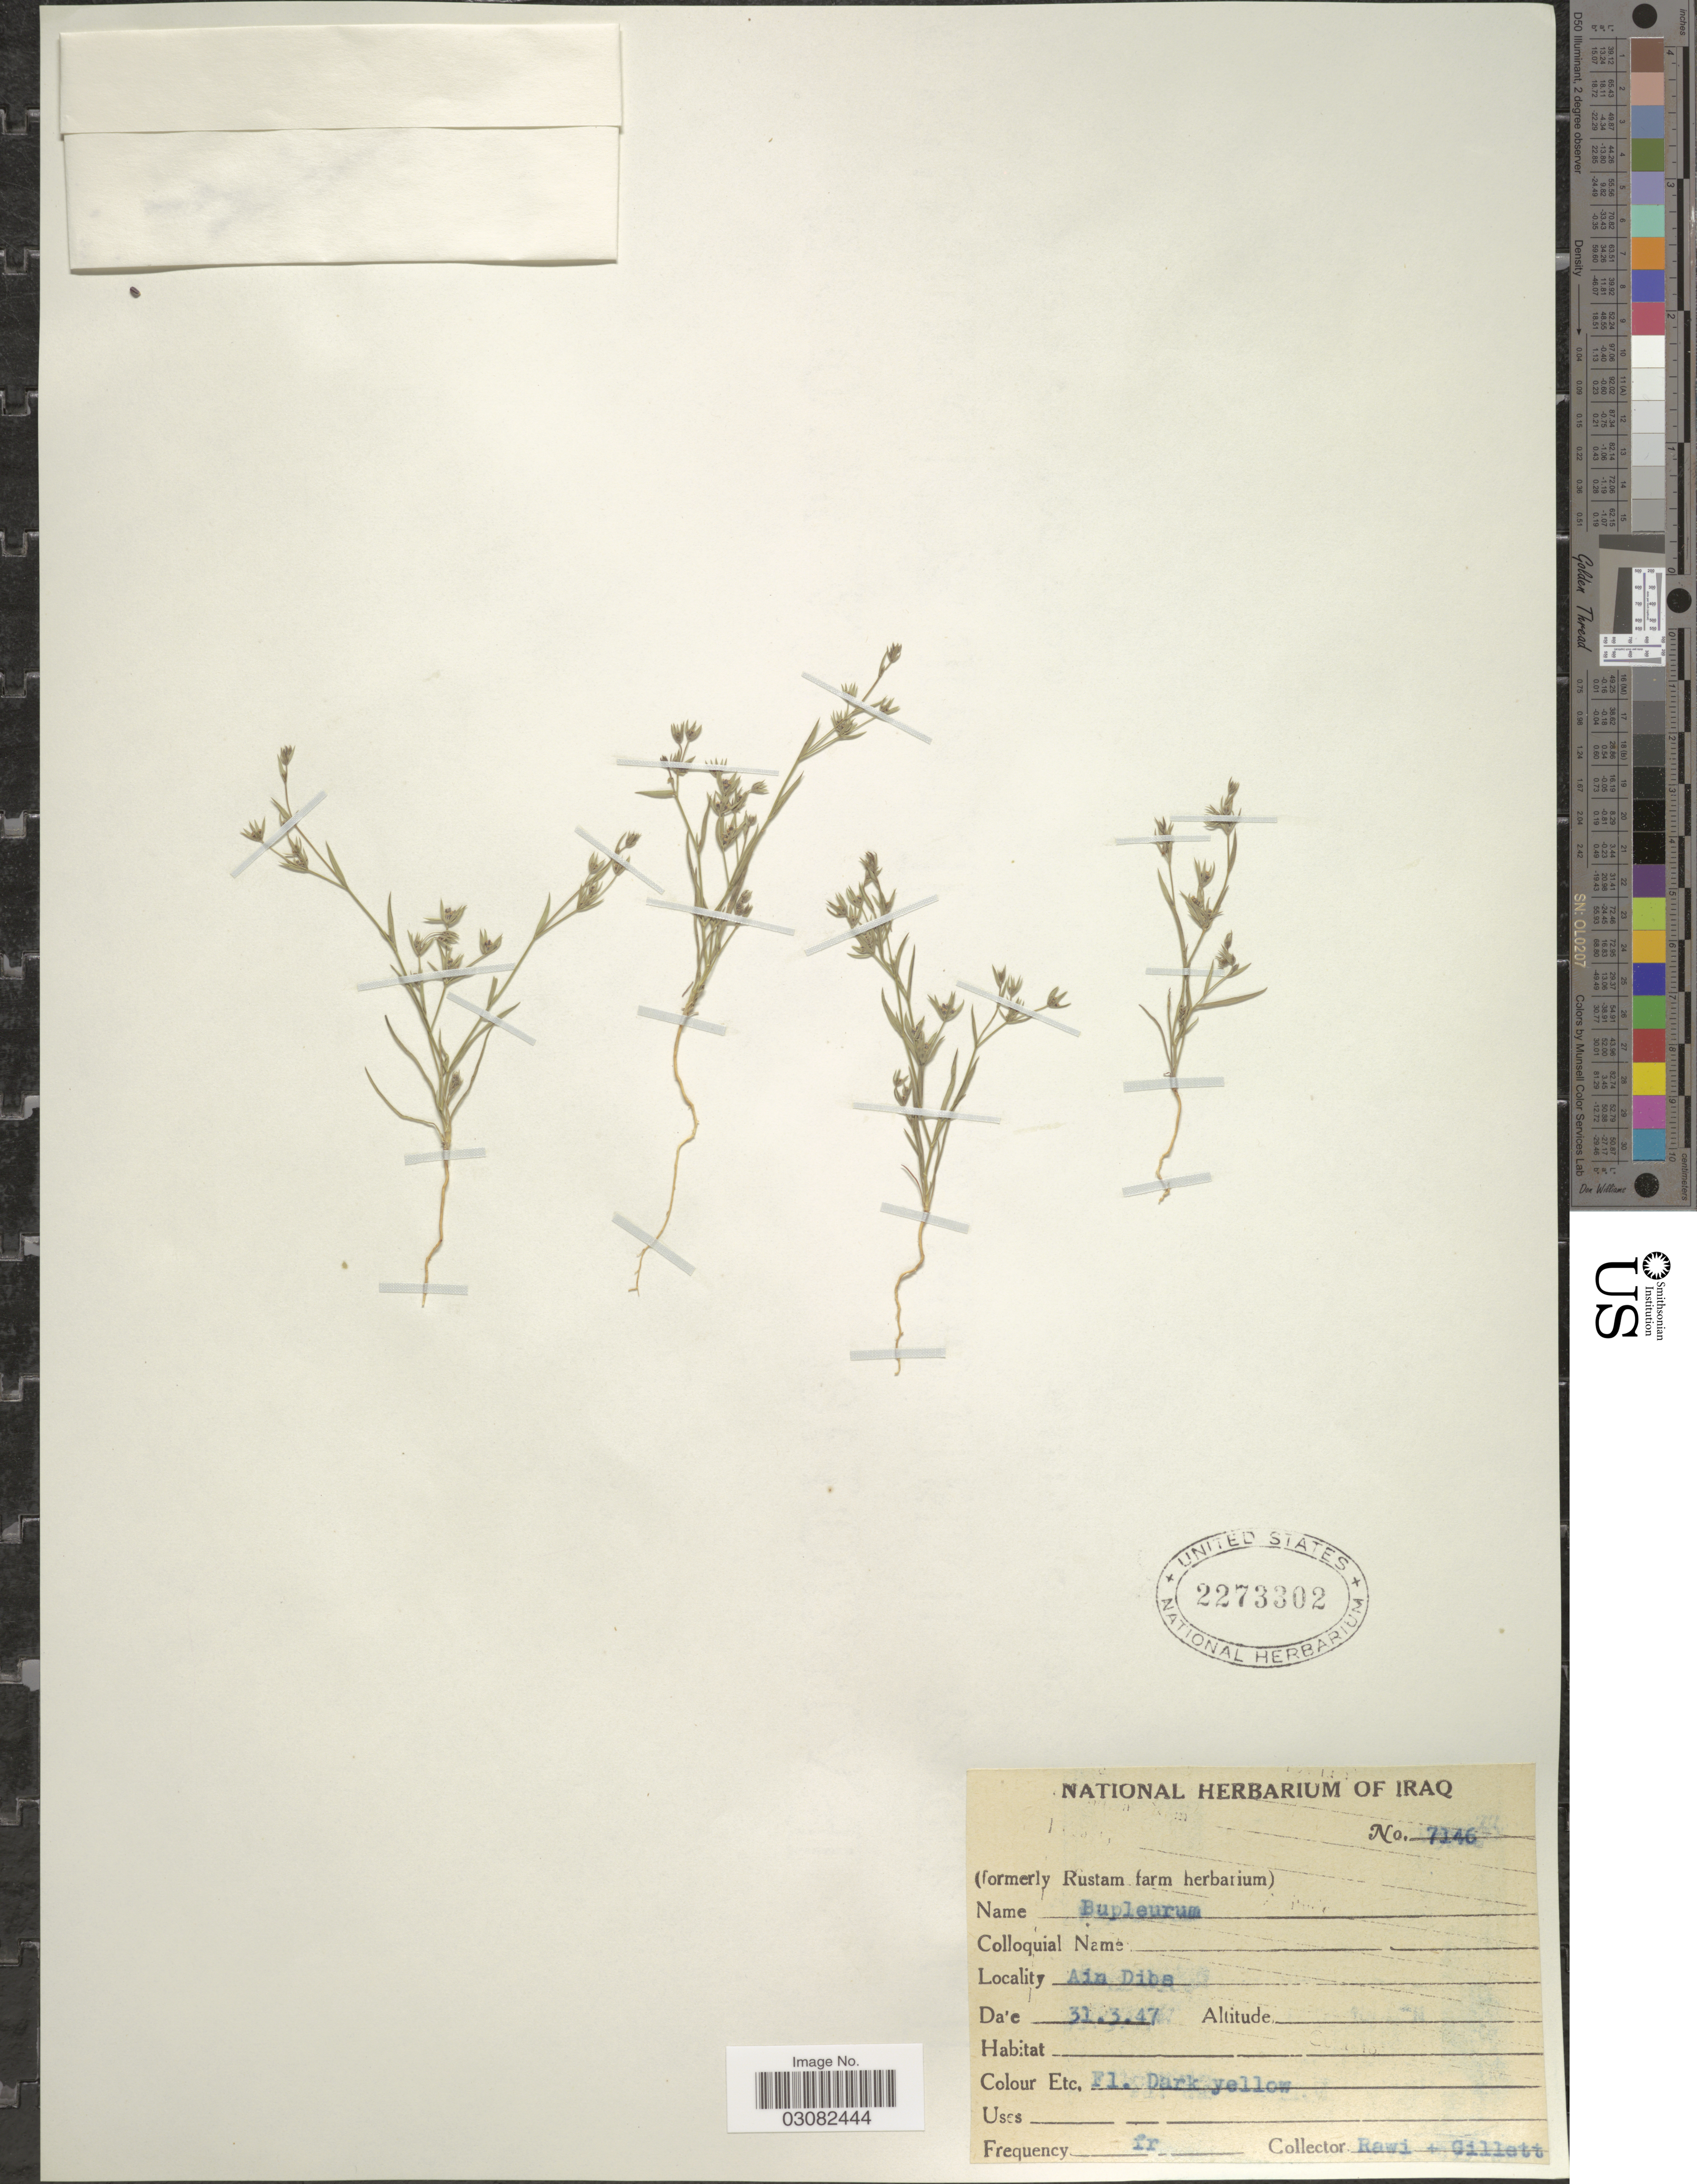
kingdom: Plantae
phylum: Tracheophyta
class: Magnoliopsida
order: Apiales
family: Apiaceae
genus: Bupleurum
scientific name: Bupleurum sp.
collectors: -. Rawi & Gillett, --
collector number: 7146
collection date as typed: Transcribed d/m/y: 31/3/47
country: Iraq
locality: Ain Diba.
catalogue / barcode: US 2273302